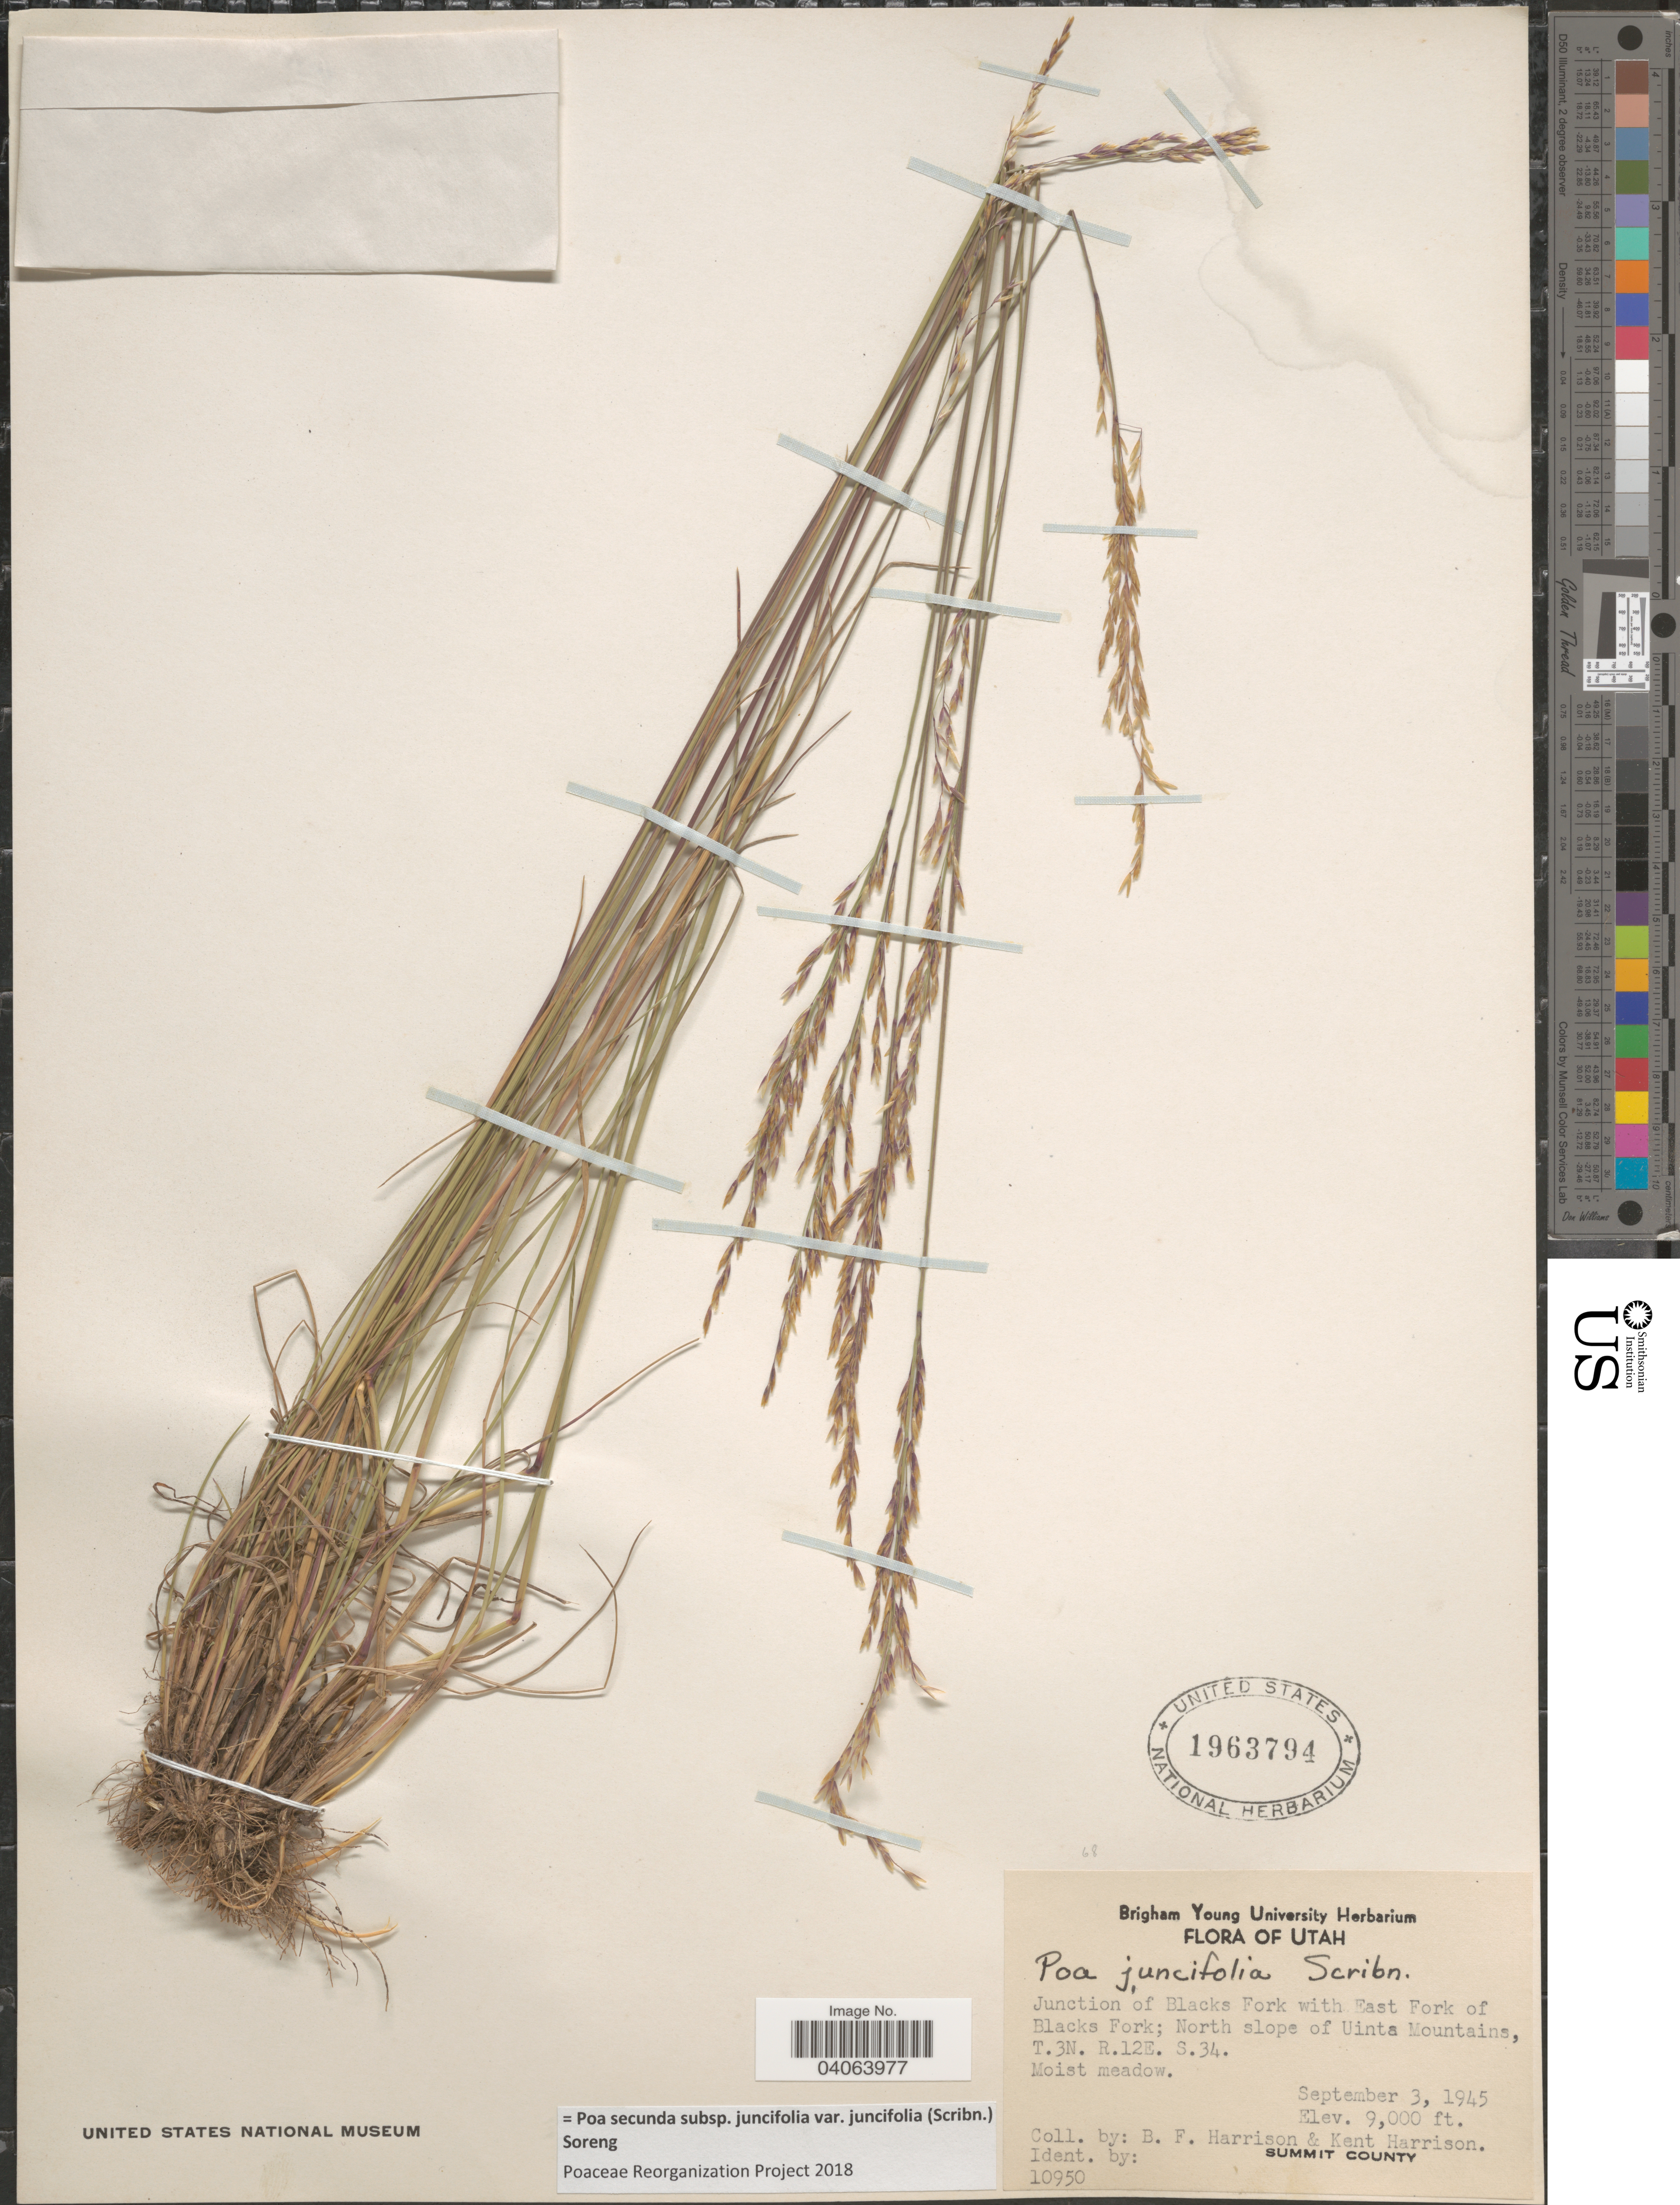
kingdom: Plantae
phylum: Tracheophyta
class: Liliopsida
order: Poales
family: Poaceae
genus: Poa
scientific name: Poa secunda subsp. juncifolia var. juncifolia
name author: (Scribn.) Soreng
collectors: B. F. Harrison & K. Harrison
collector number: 10950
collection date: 1945-09-03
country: United States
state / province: Utah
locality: Junction of Blacks Fork with East Fork of Blacks Fork; North slope of Uinta Mountains, T.3N. R.12E. S.34. Summit County.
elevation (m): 2743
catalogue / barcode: US 1963794